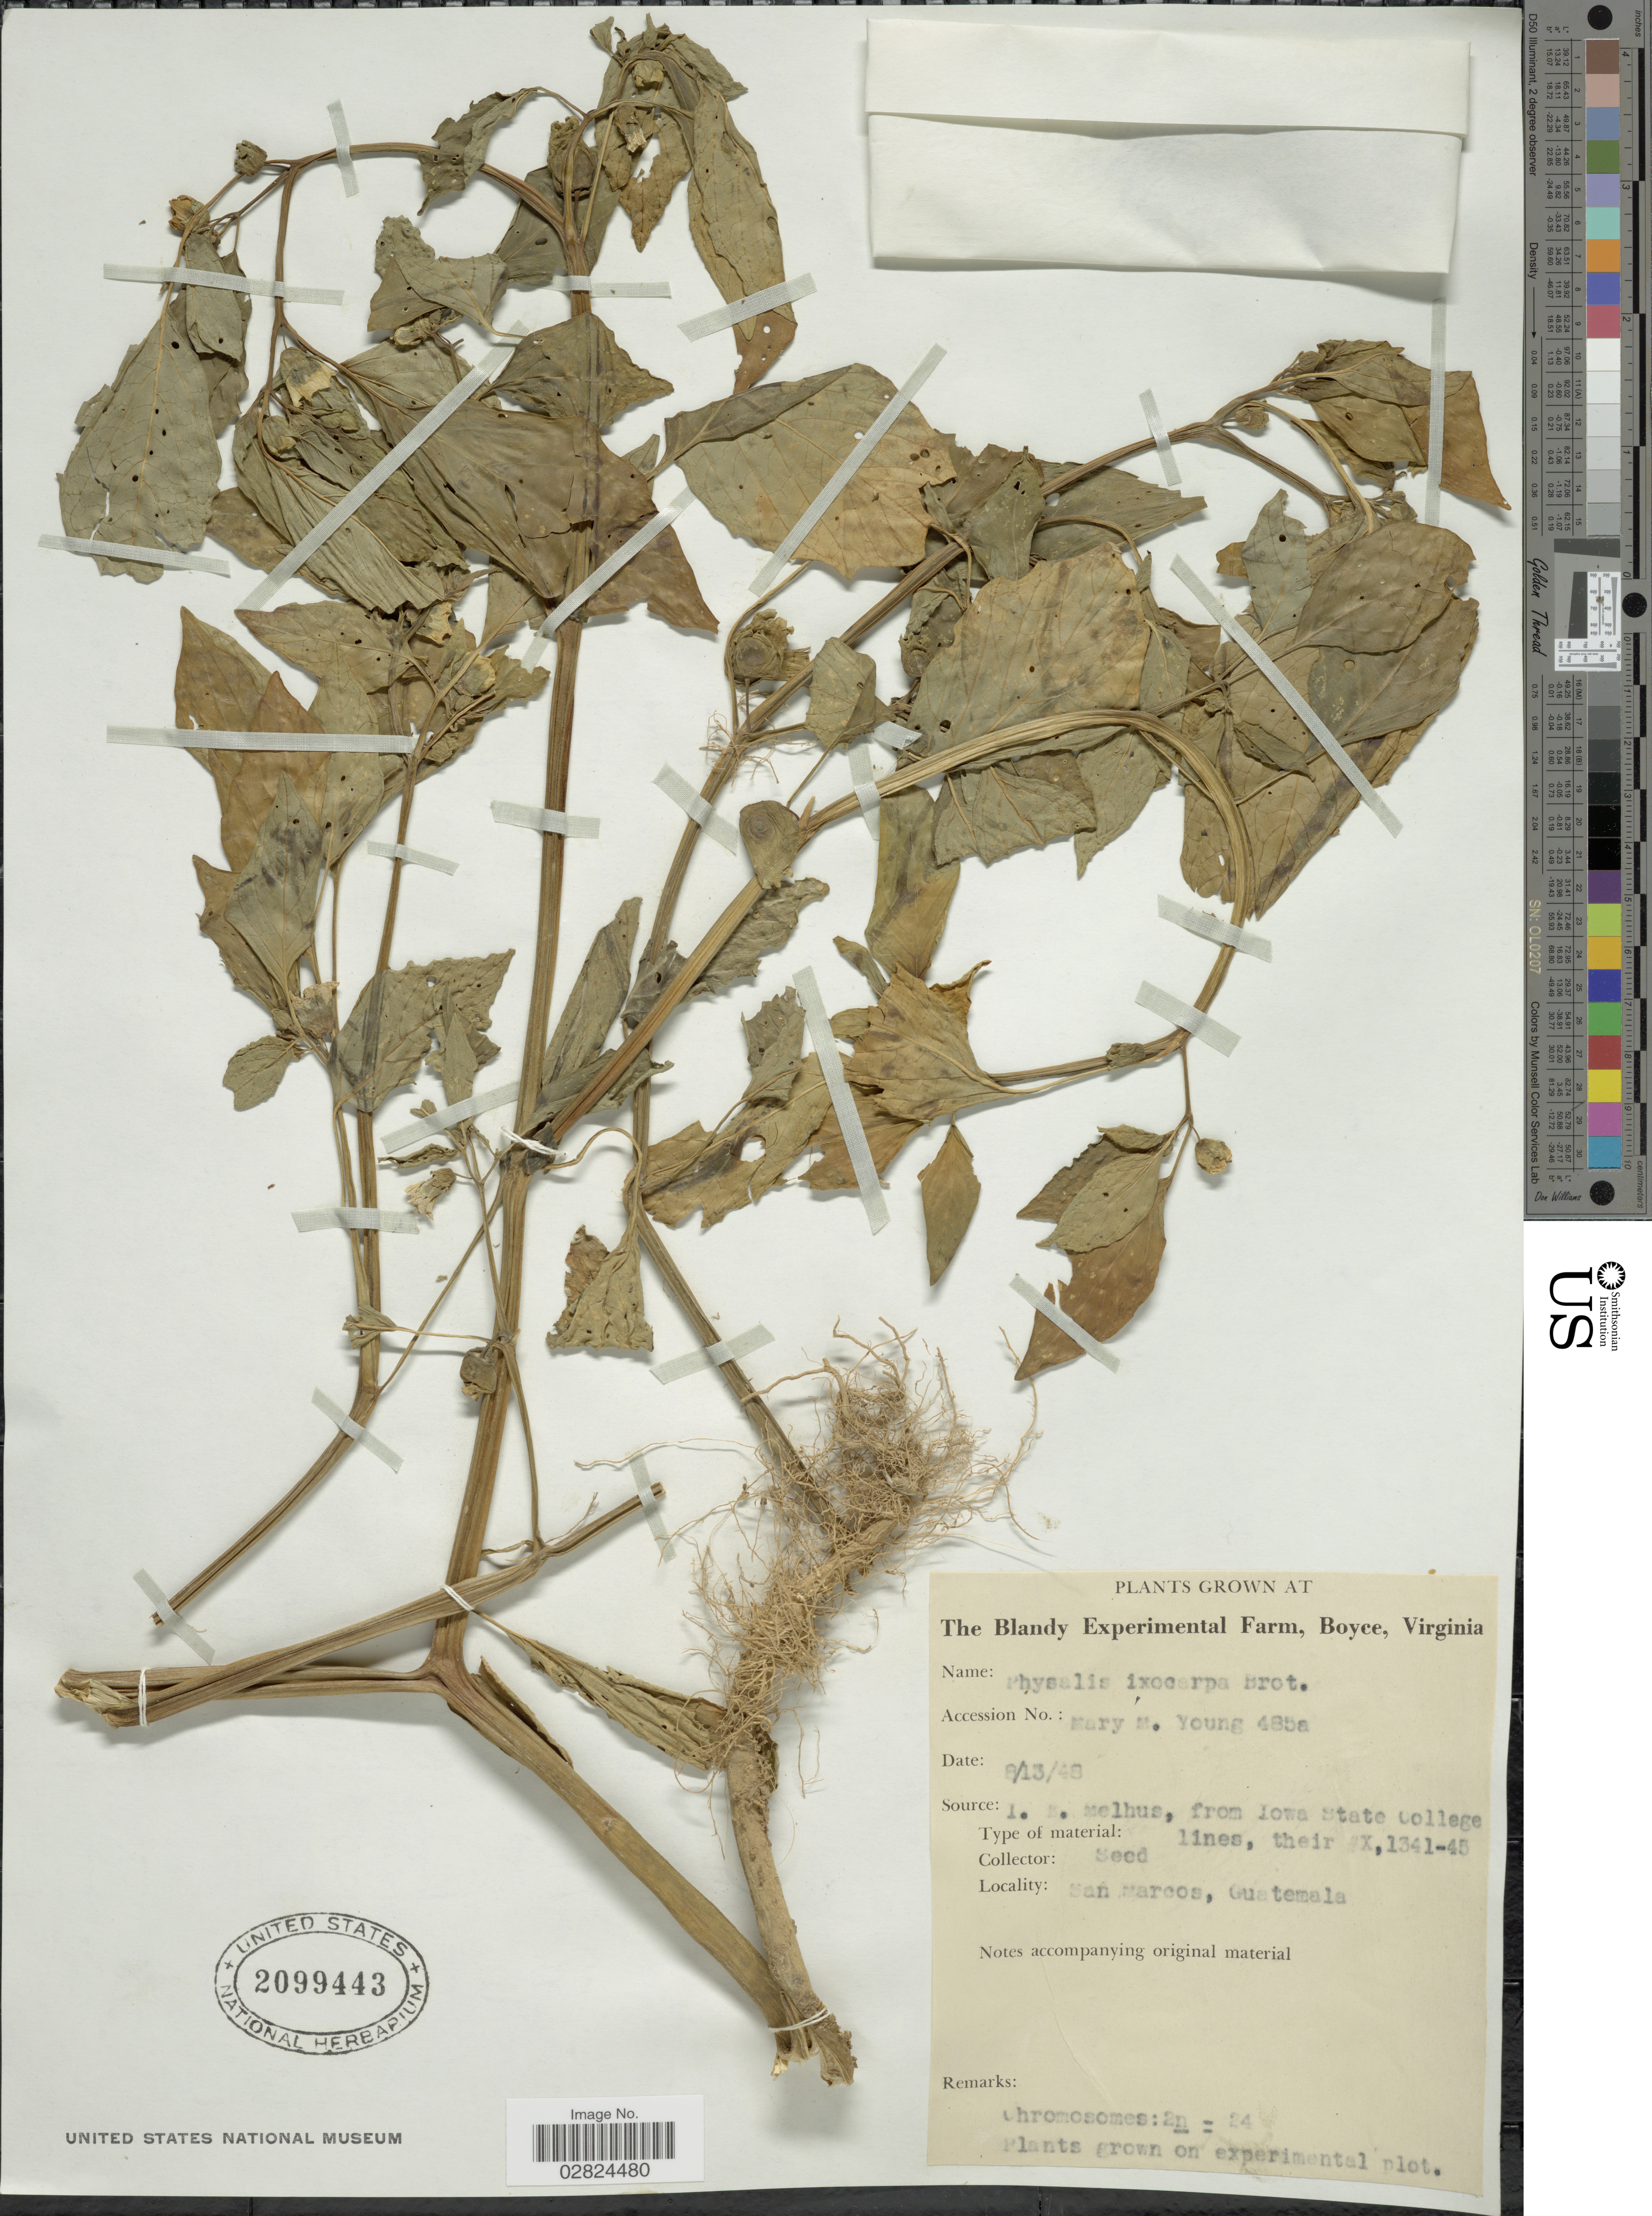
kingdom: Plantae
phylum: Tracheophyta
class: Magnoliopsida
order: Solanales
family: Solanaceae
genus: Physalis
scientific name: Physalis ixocarpa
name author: Brot. ex Hornem.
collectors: M. Young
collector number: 485a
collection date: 1948-08-13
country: United States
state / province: Virginia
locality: The Blandy Experimental Farm, Boyce.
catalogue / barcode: US 2099443